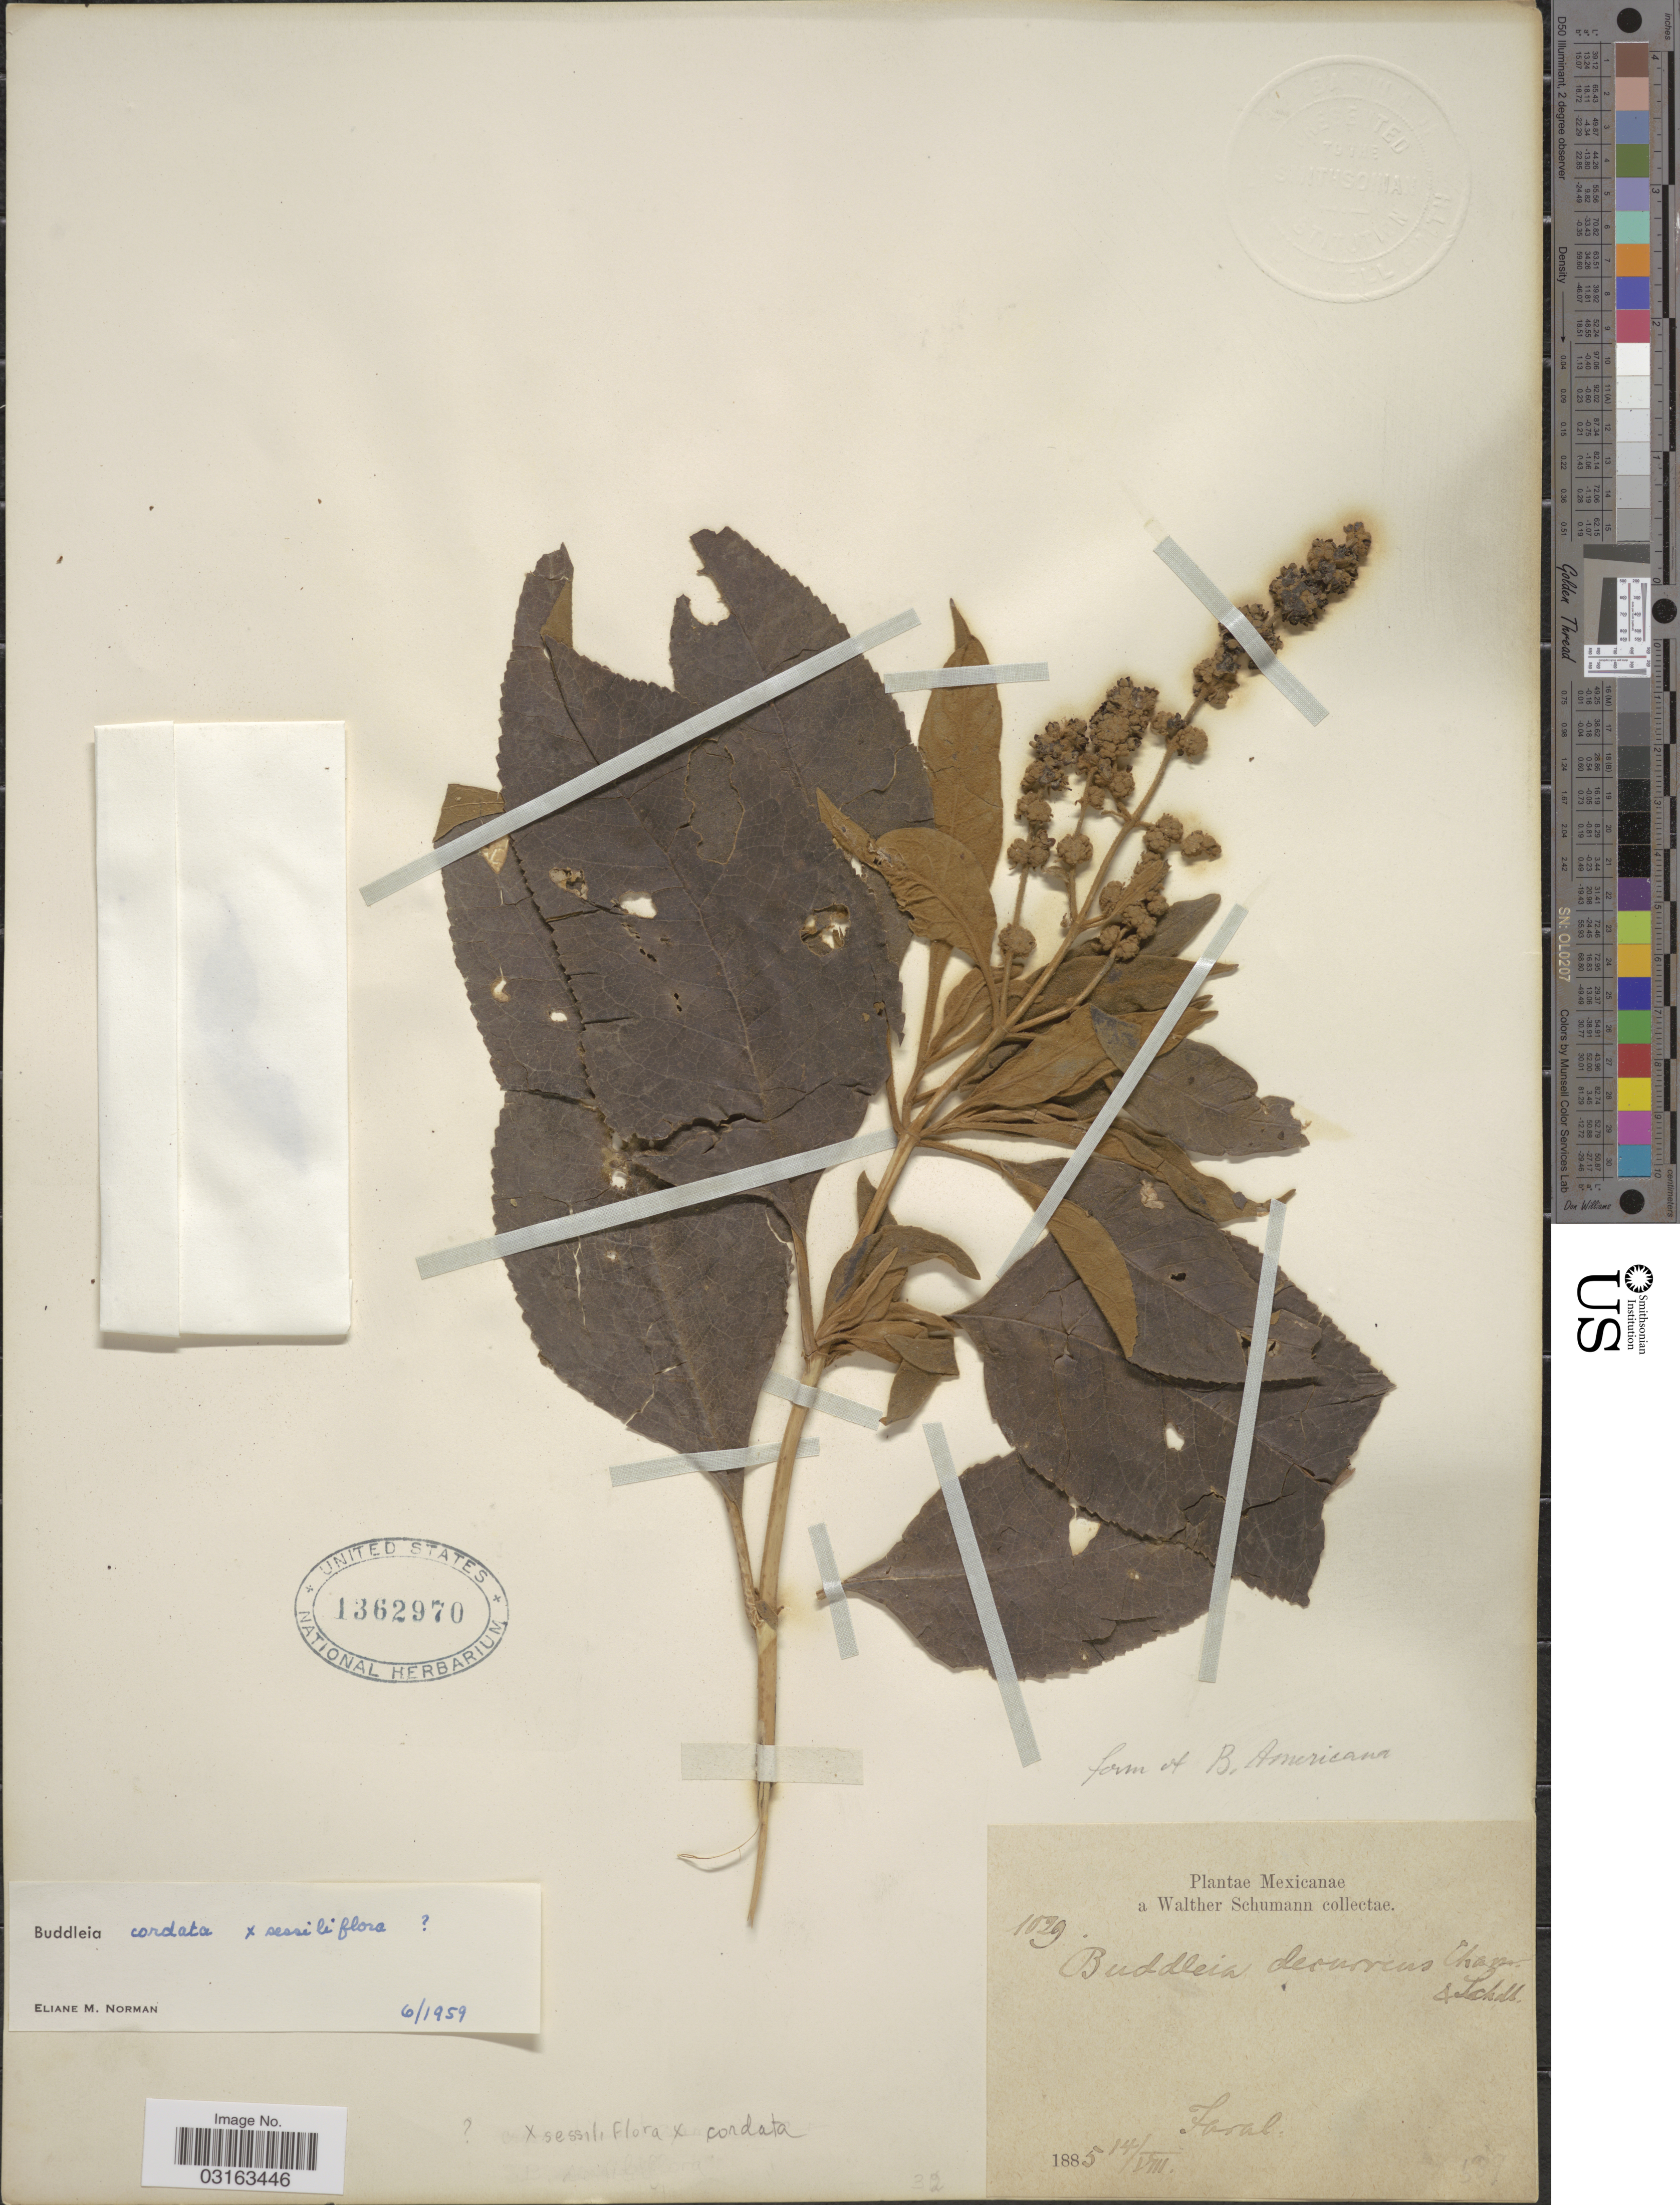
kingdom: Plantae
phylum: Tracheophyta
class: Magnoliopsida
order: Lamiales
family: Scrophulariaceae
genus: Buddleja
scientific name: Buddleja cordata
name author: Kunth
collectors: W. Schumann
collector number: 1029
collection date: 1885-08-14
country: Mexico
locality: Taral.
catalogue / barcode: US 1362970